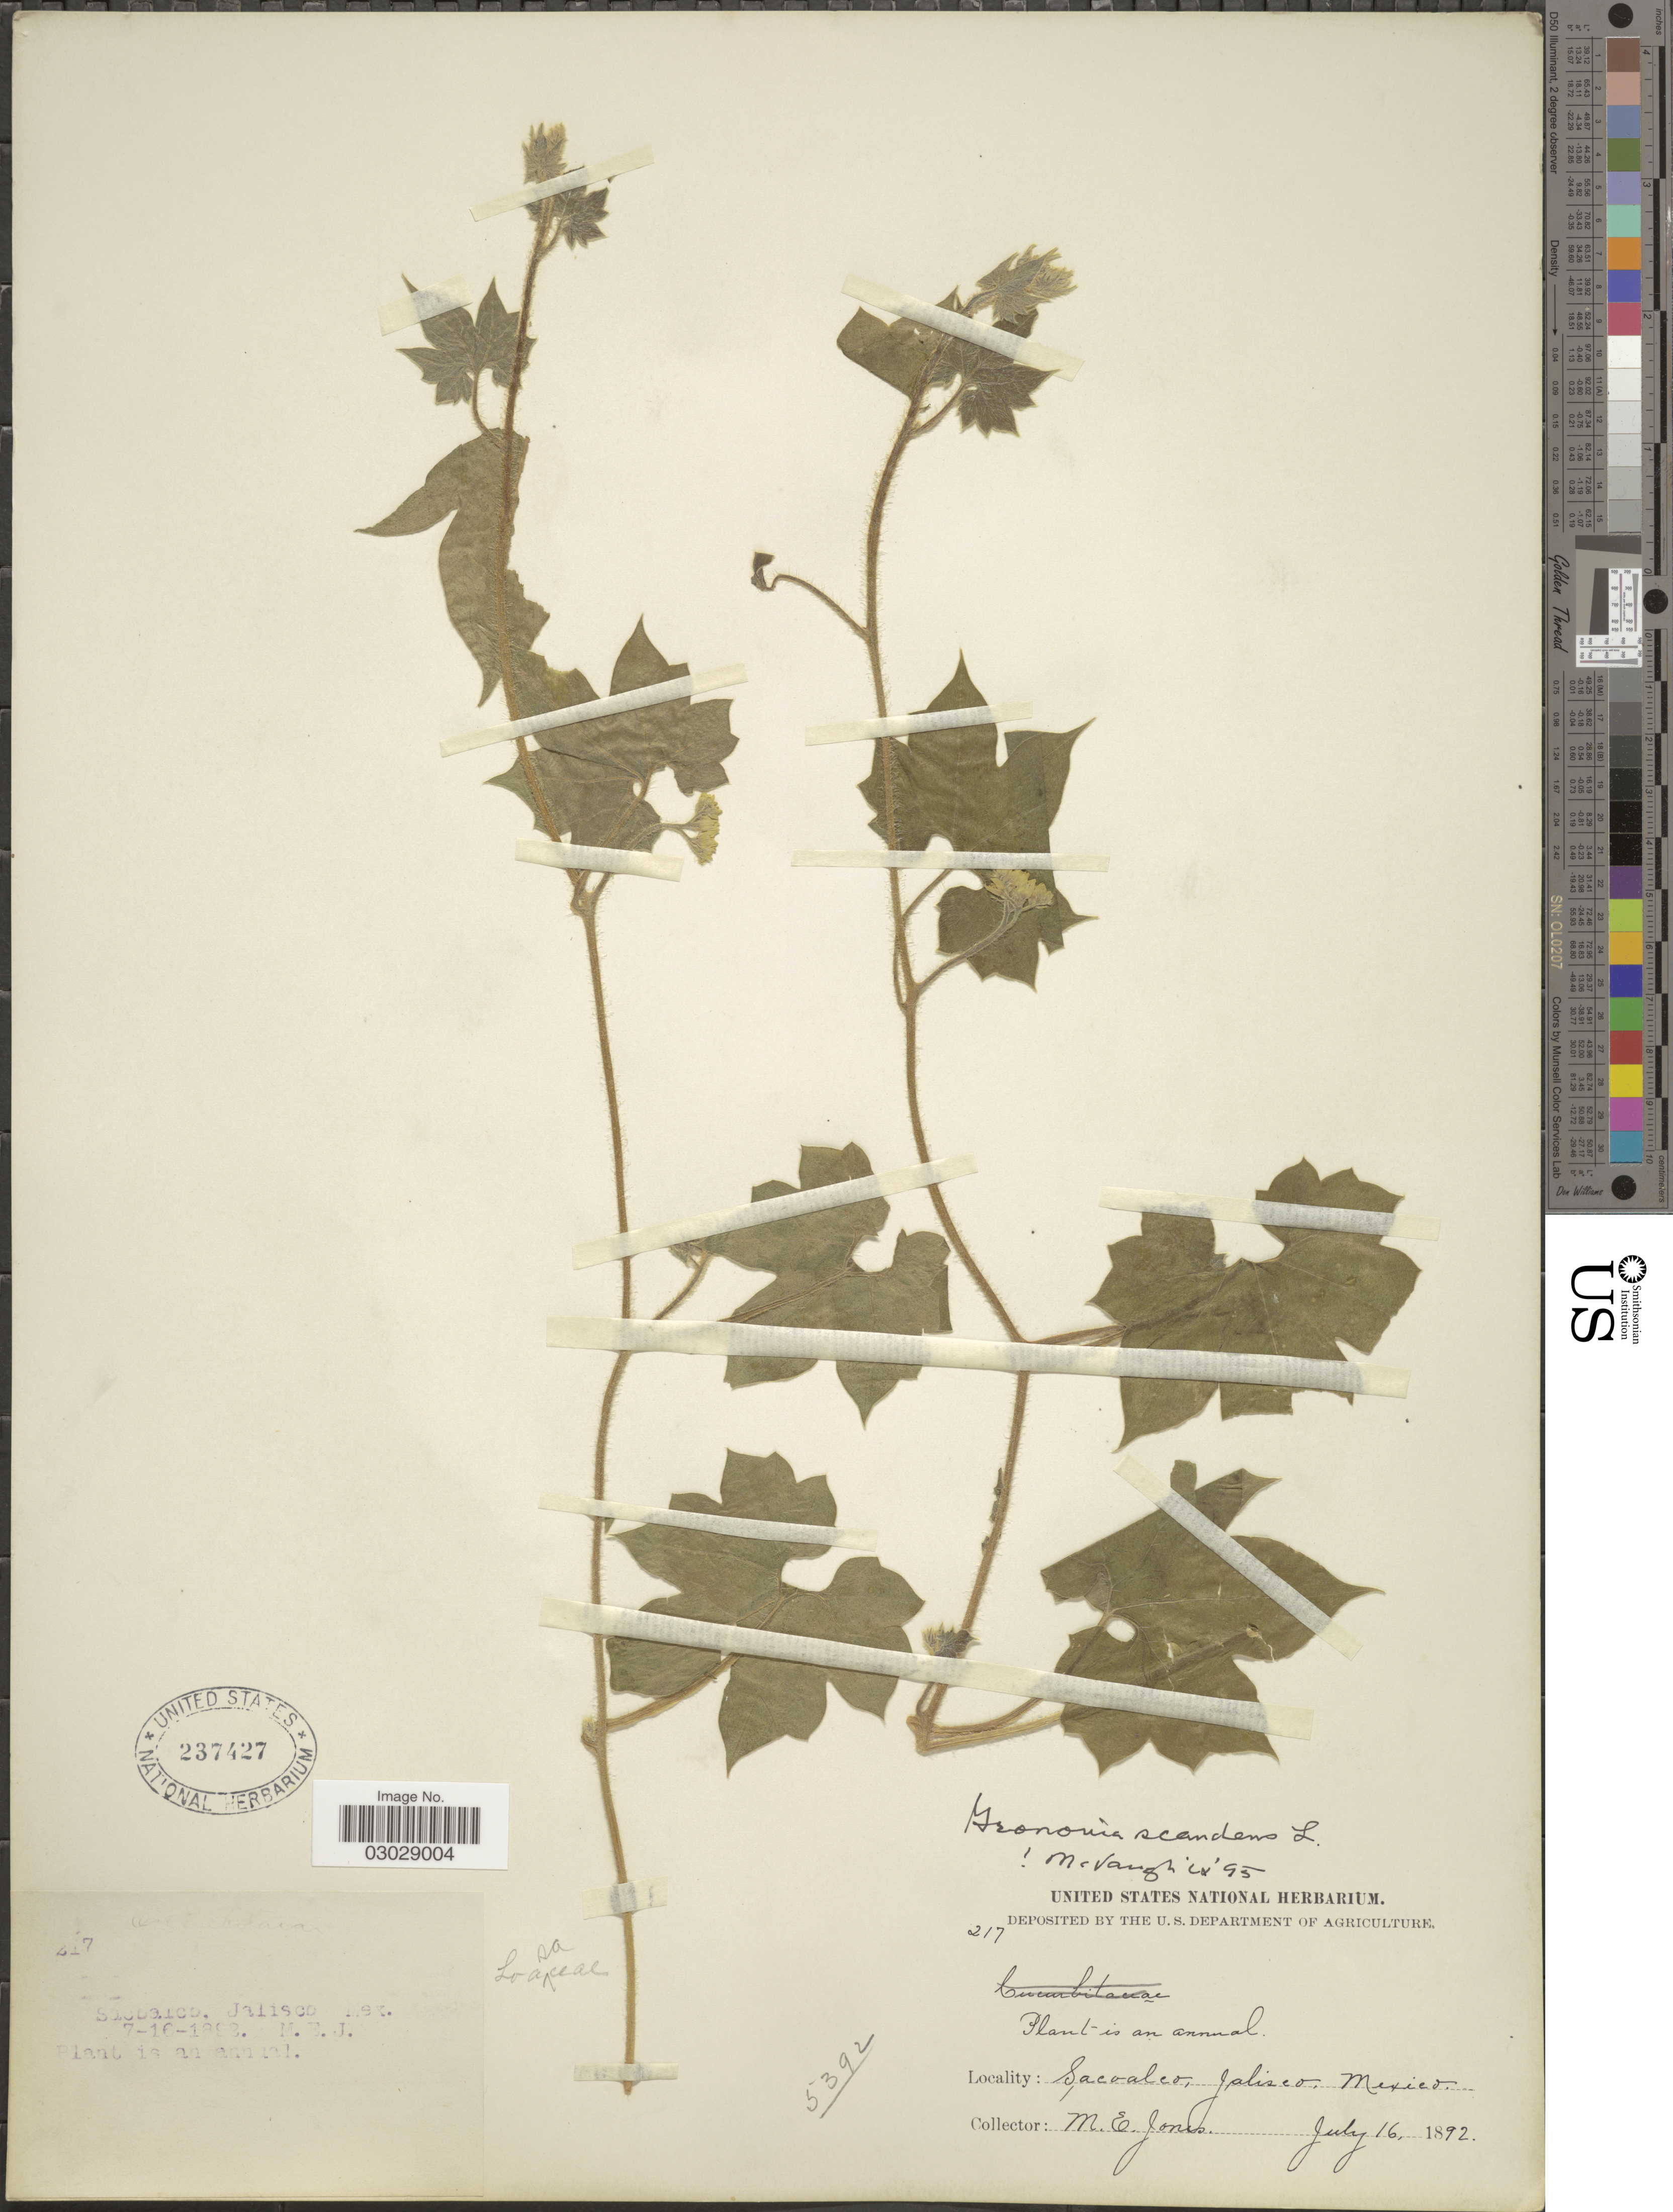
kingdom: Plantae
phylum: Tracheophyta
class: Magnoliopsida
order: Cornales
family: Loasaceae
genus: Gronovia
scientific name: Gronovia scandens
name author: L.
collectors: M. E. Jones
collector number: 217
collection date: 1892-07-16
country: Mexico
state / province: Jalisco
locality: Sacoalco.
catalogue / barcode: US 237427